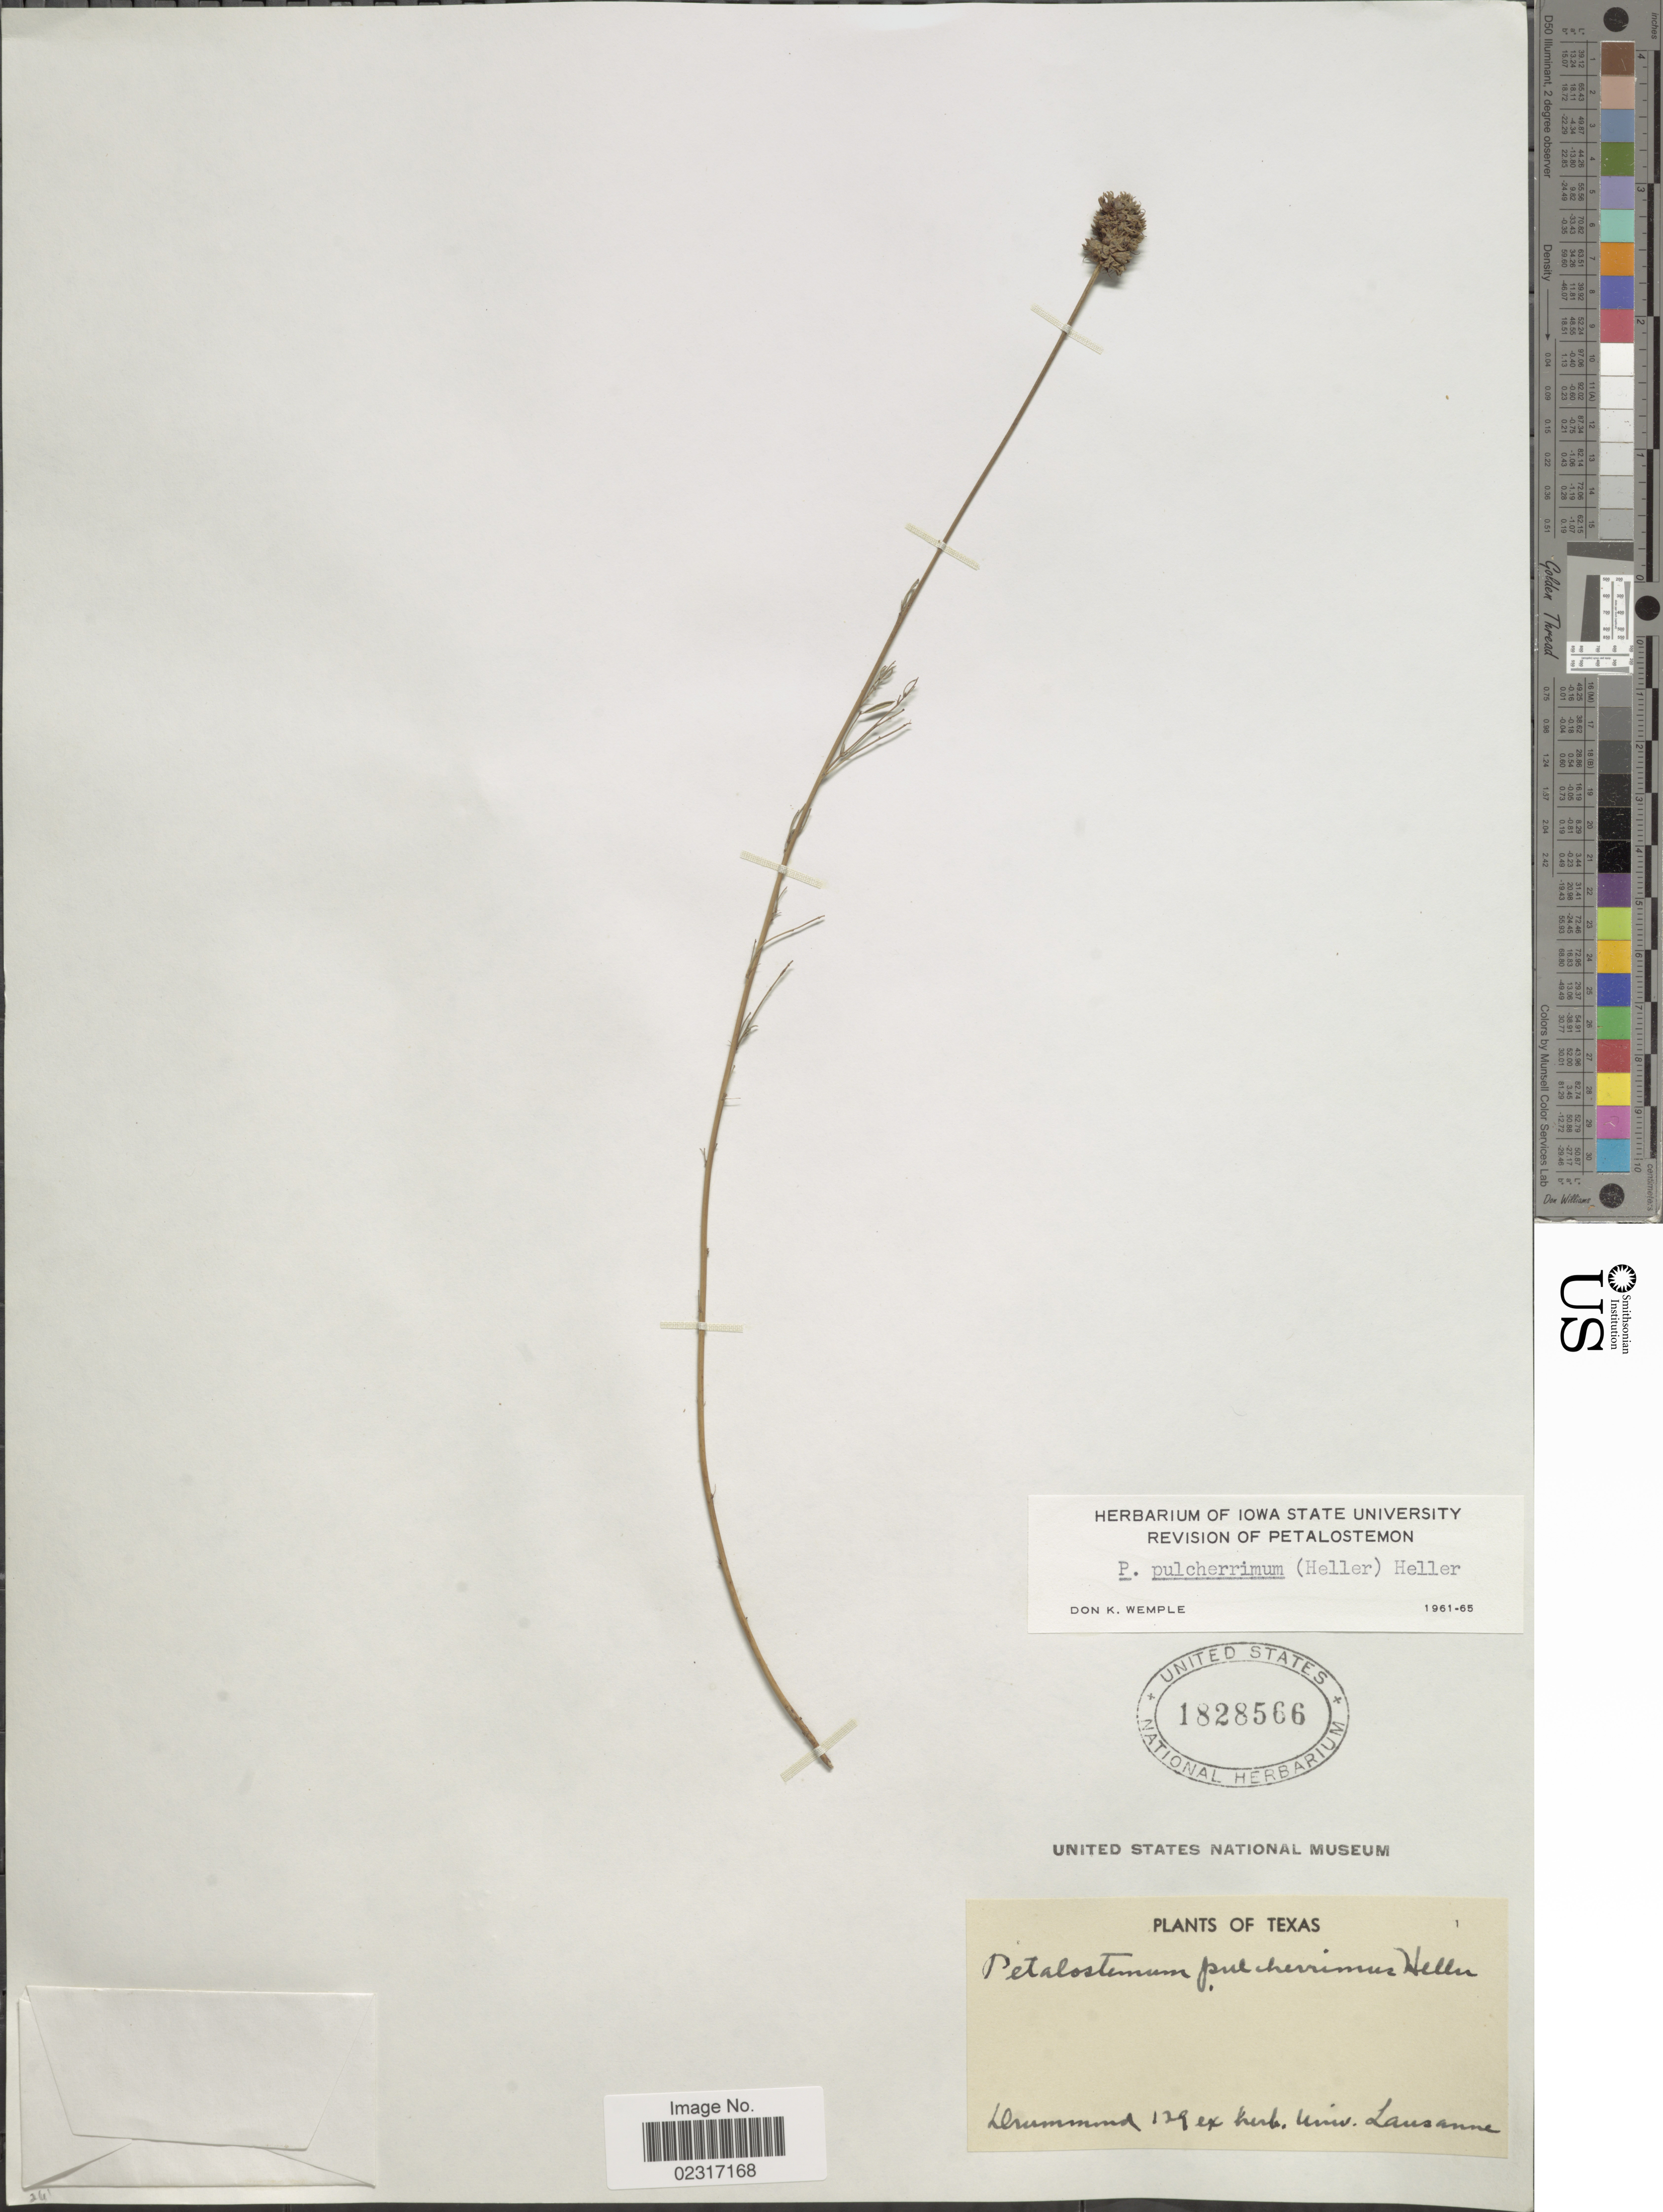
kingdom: Plantae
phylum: Tracheophyta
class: Magnoliopsida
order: Fabales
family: Fabaceae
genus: Dalea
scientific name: Dalea compacta var. pubescens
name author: (A. Gray) Barneby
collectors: -. Drummond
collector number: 129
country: United States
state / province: Texas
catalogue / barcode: US 1828566